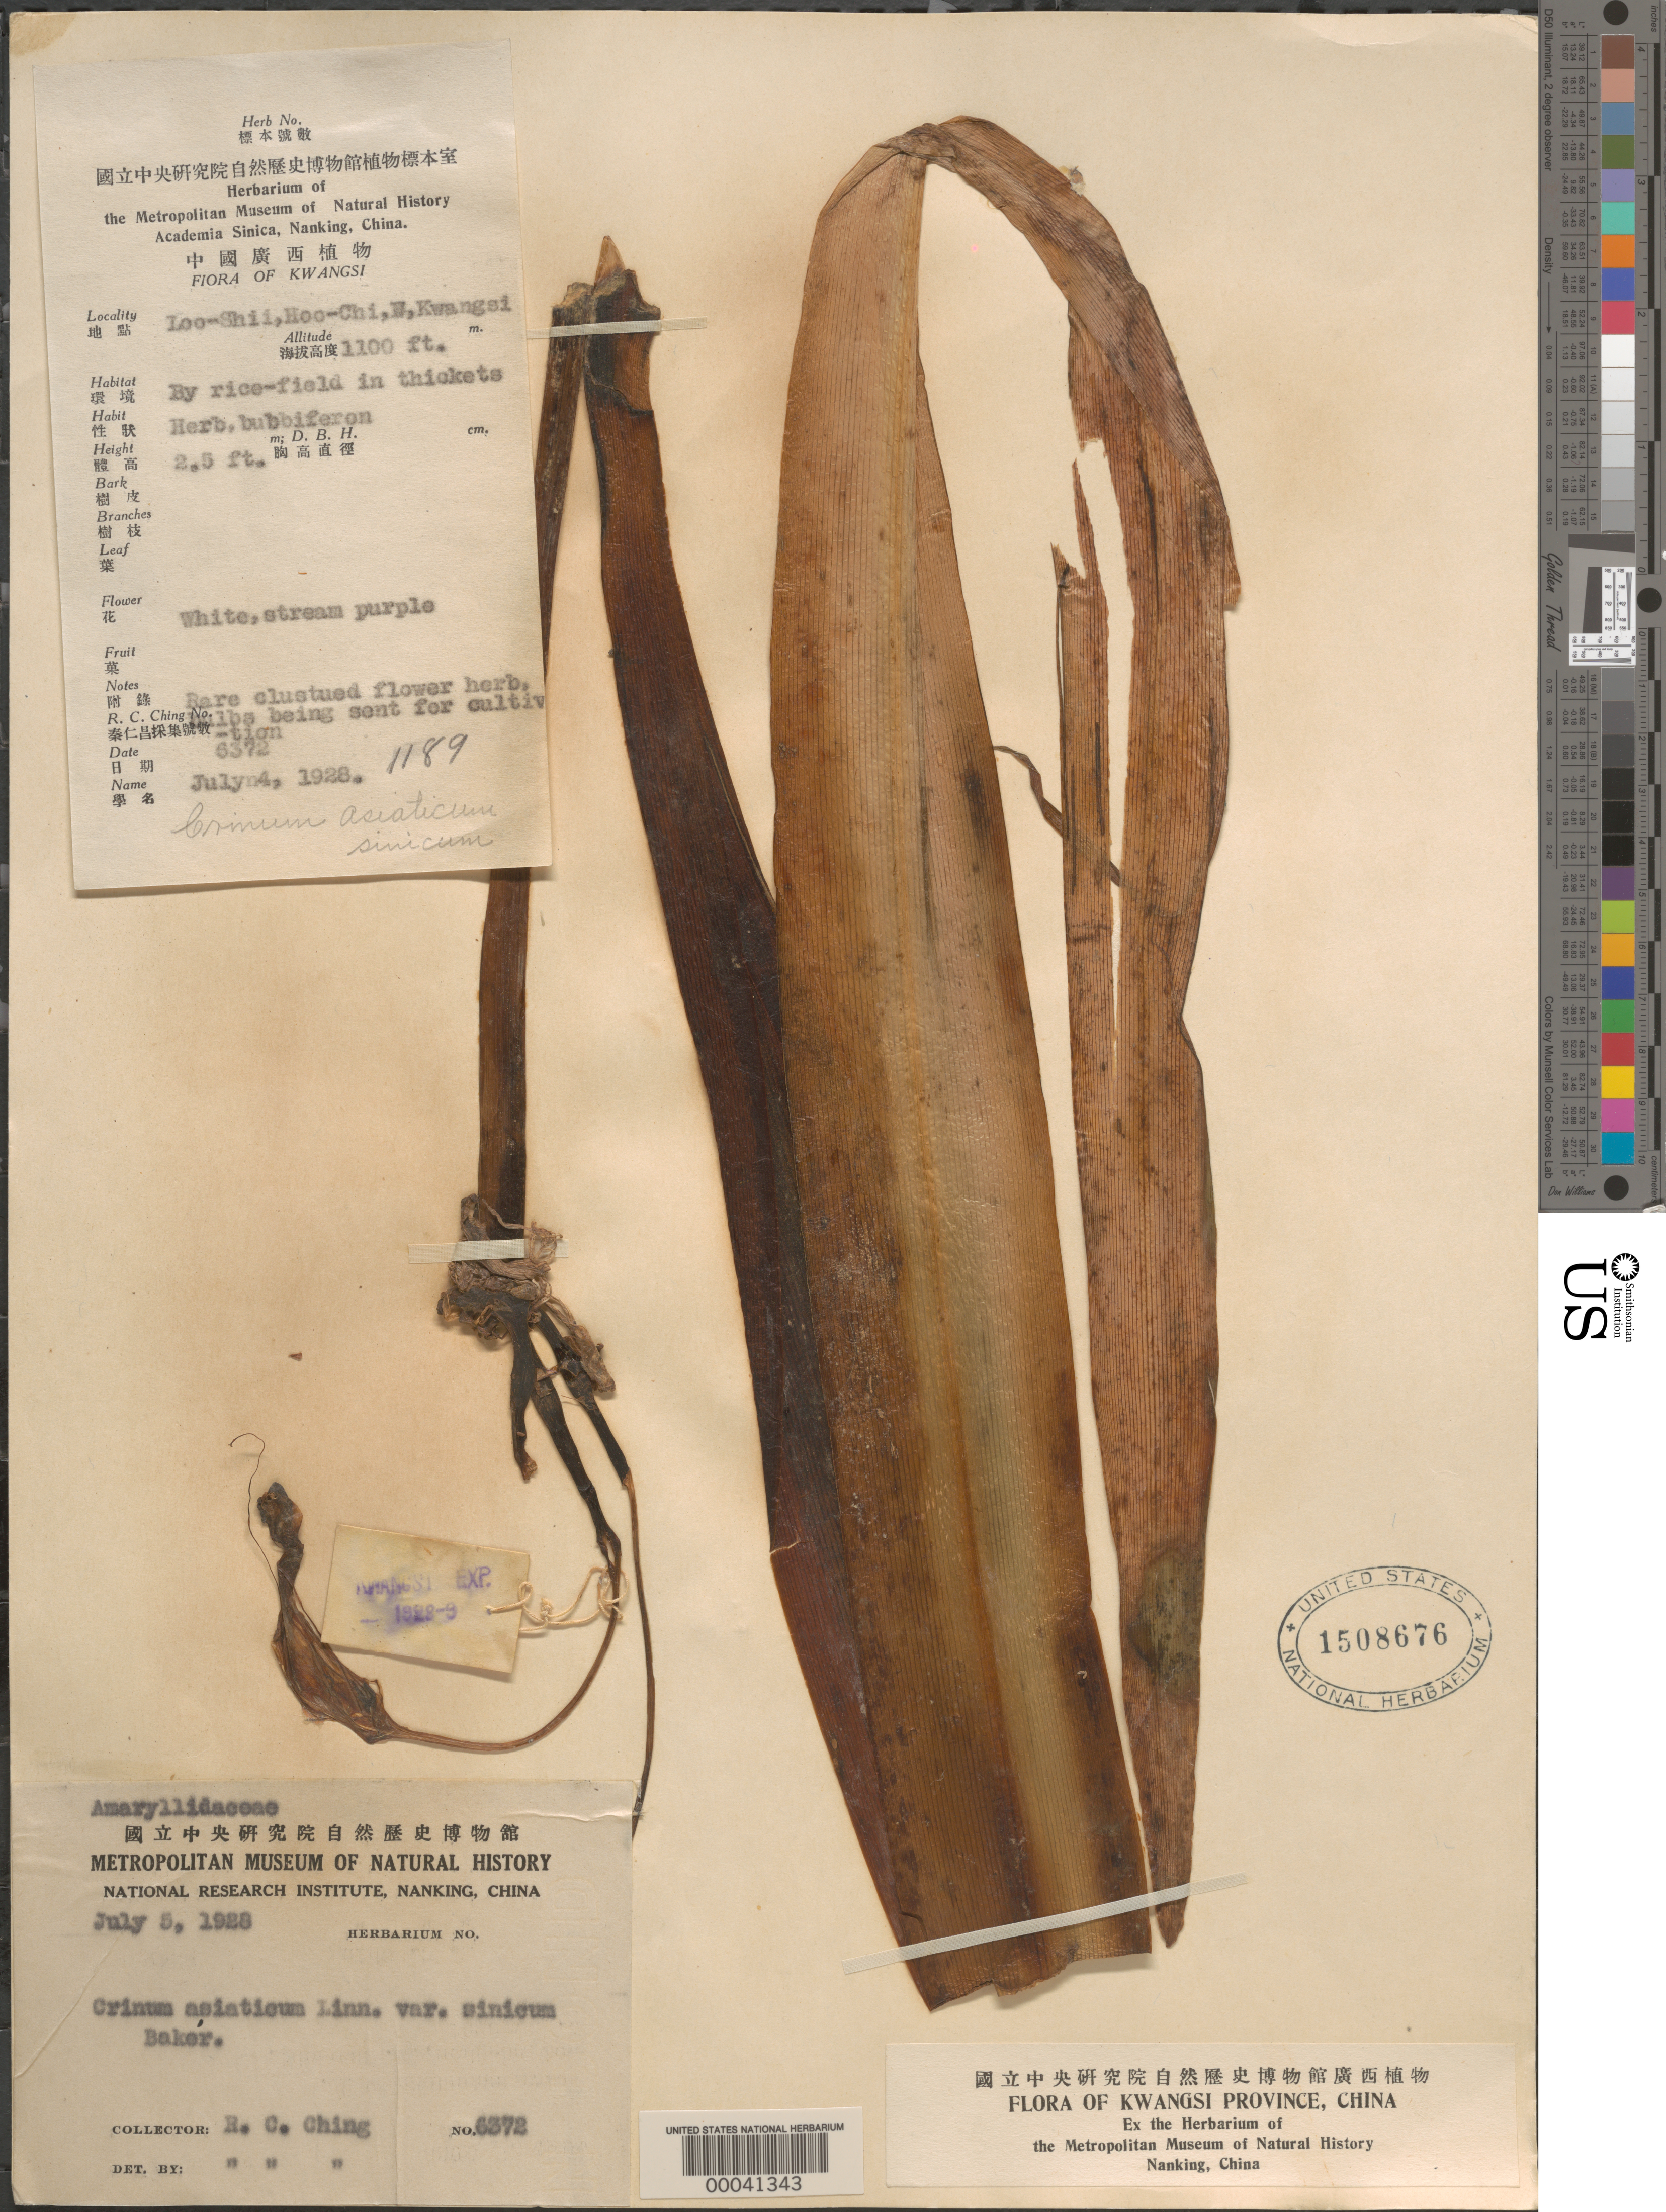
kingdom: Plantae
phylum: Tracheophyta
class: Liliopsida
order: Asparagales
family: Amaryllidaceae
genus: Crinum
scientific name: Crinum asiaticum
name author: L.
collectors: R. C. Ching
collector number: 6372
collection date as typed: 05 Jul 1928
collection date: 1928-07-05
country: China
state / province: Guangxi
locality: Loo-shii, hoo-chi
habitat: By rice field in thickets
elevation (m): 335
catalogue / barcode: US 1508676